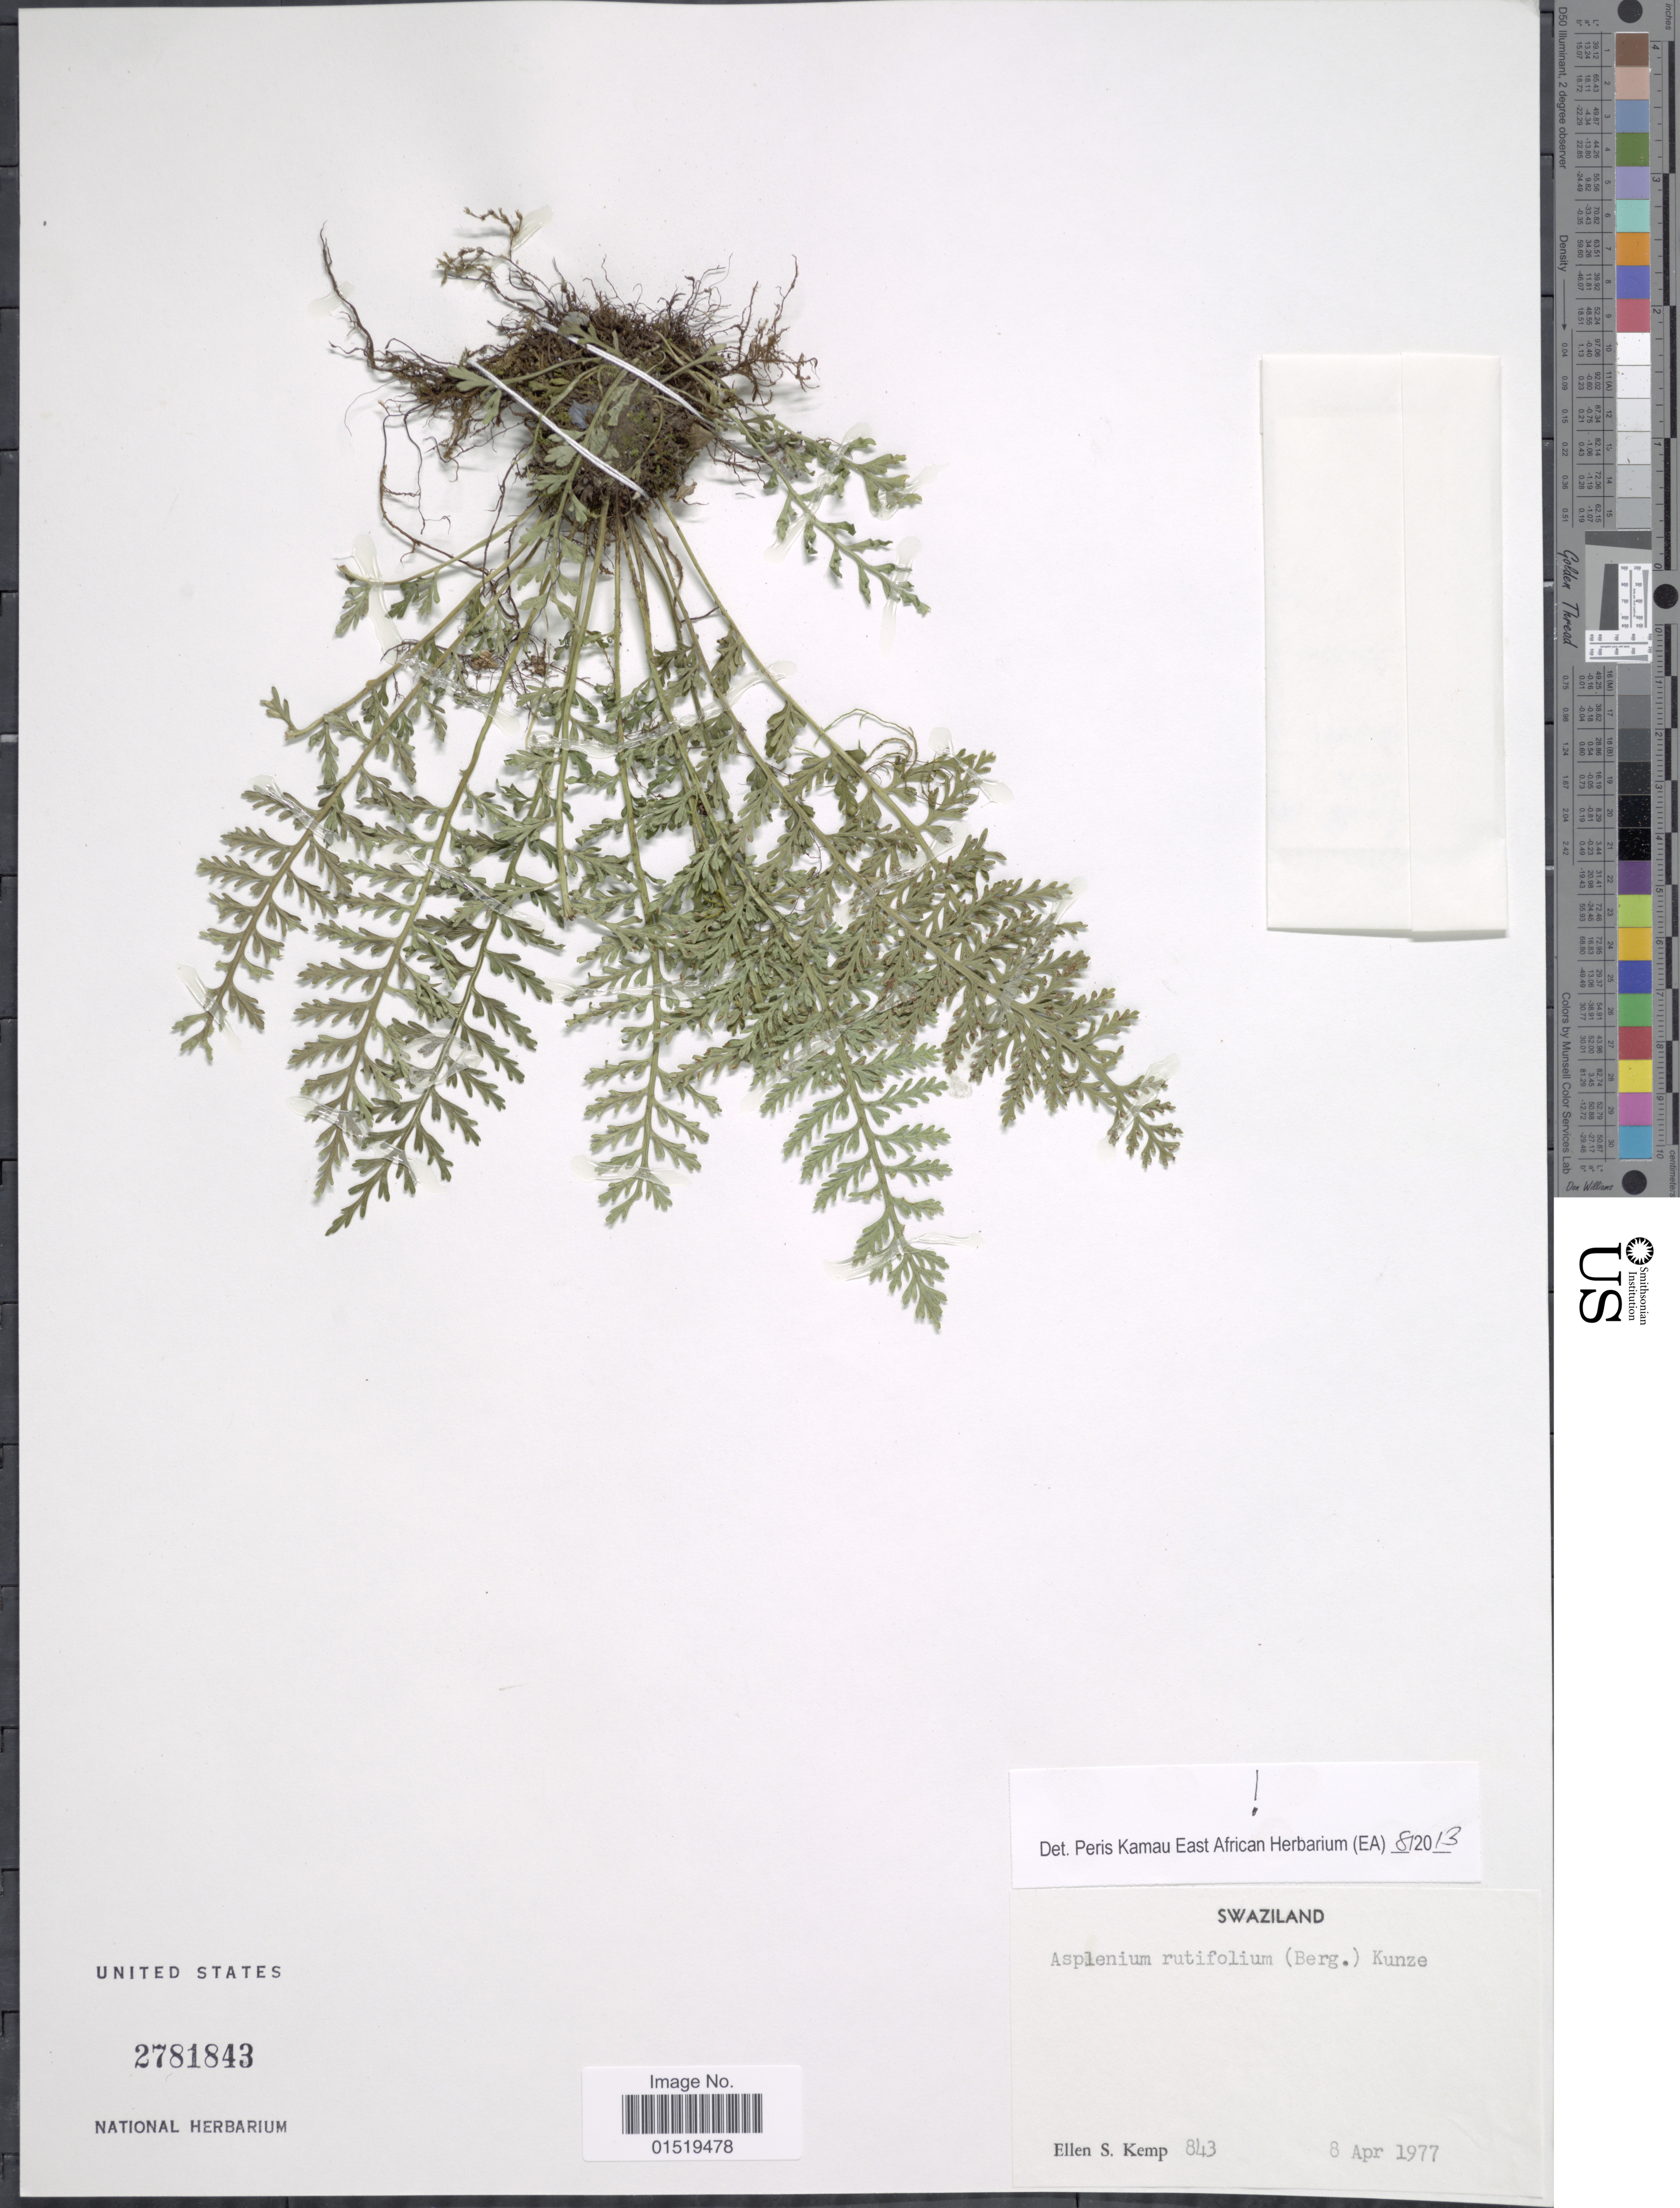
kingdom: Plantae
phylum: Tracheophyta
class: Polypodiopsida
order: Polypodiales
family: Aspleniaceae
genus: Asplenium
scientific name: Asplenium rutifolium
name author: (P.J. Bergius) Kunze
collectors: E. S. Kemp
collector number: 843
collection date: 1977-04-08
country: Eswatini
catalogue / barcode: US 2781843